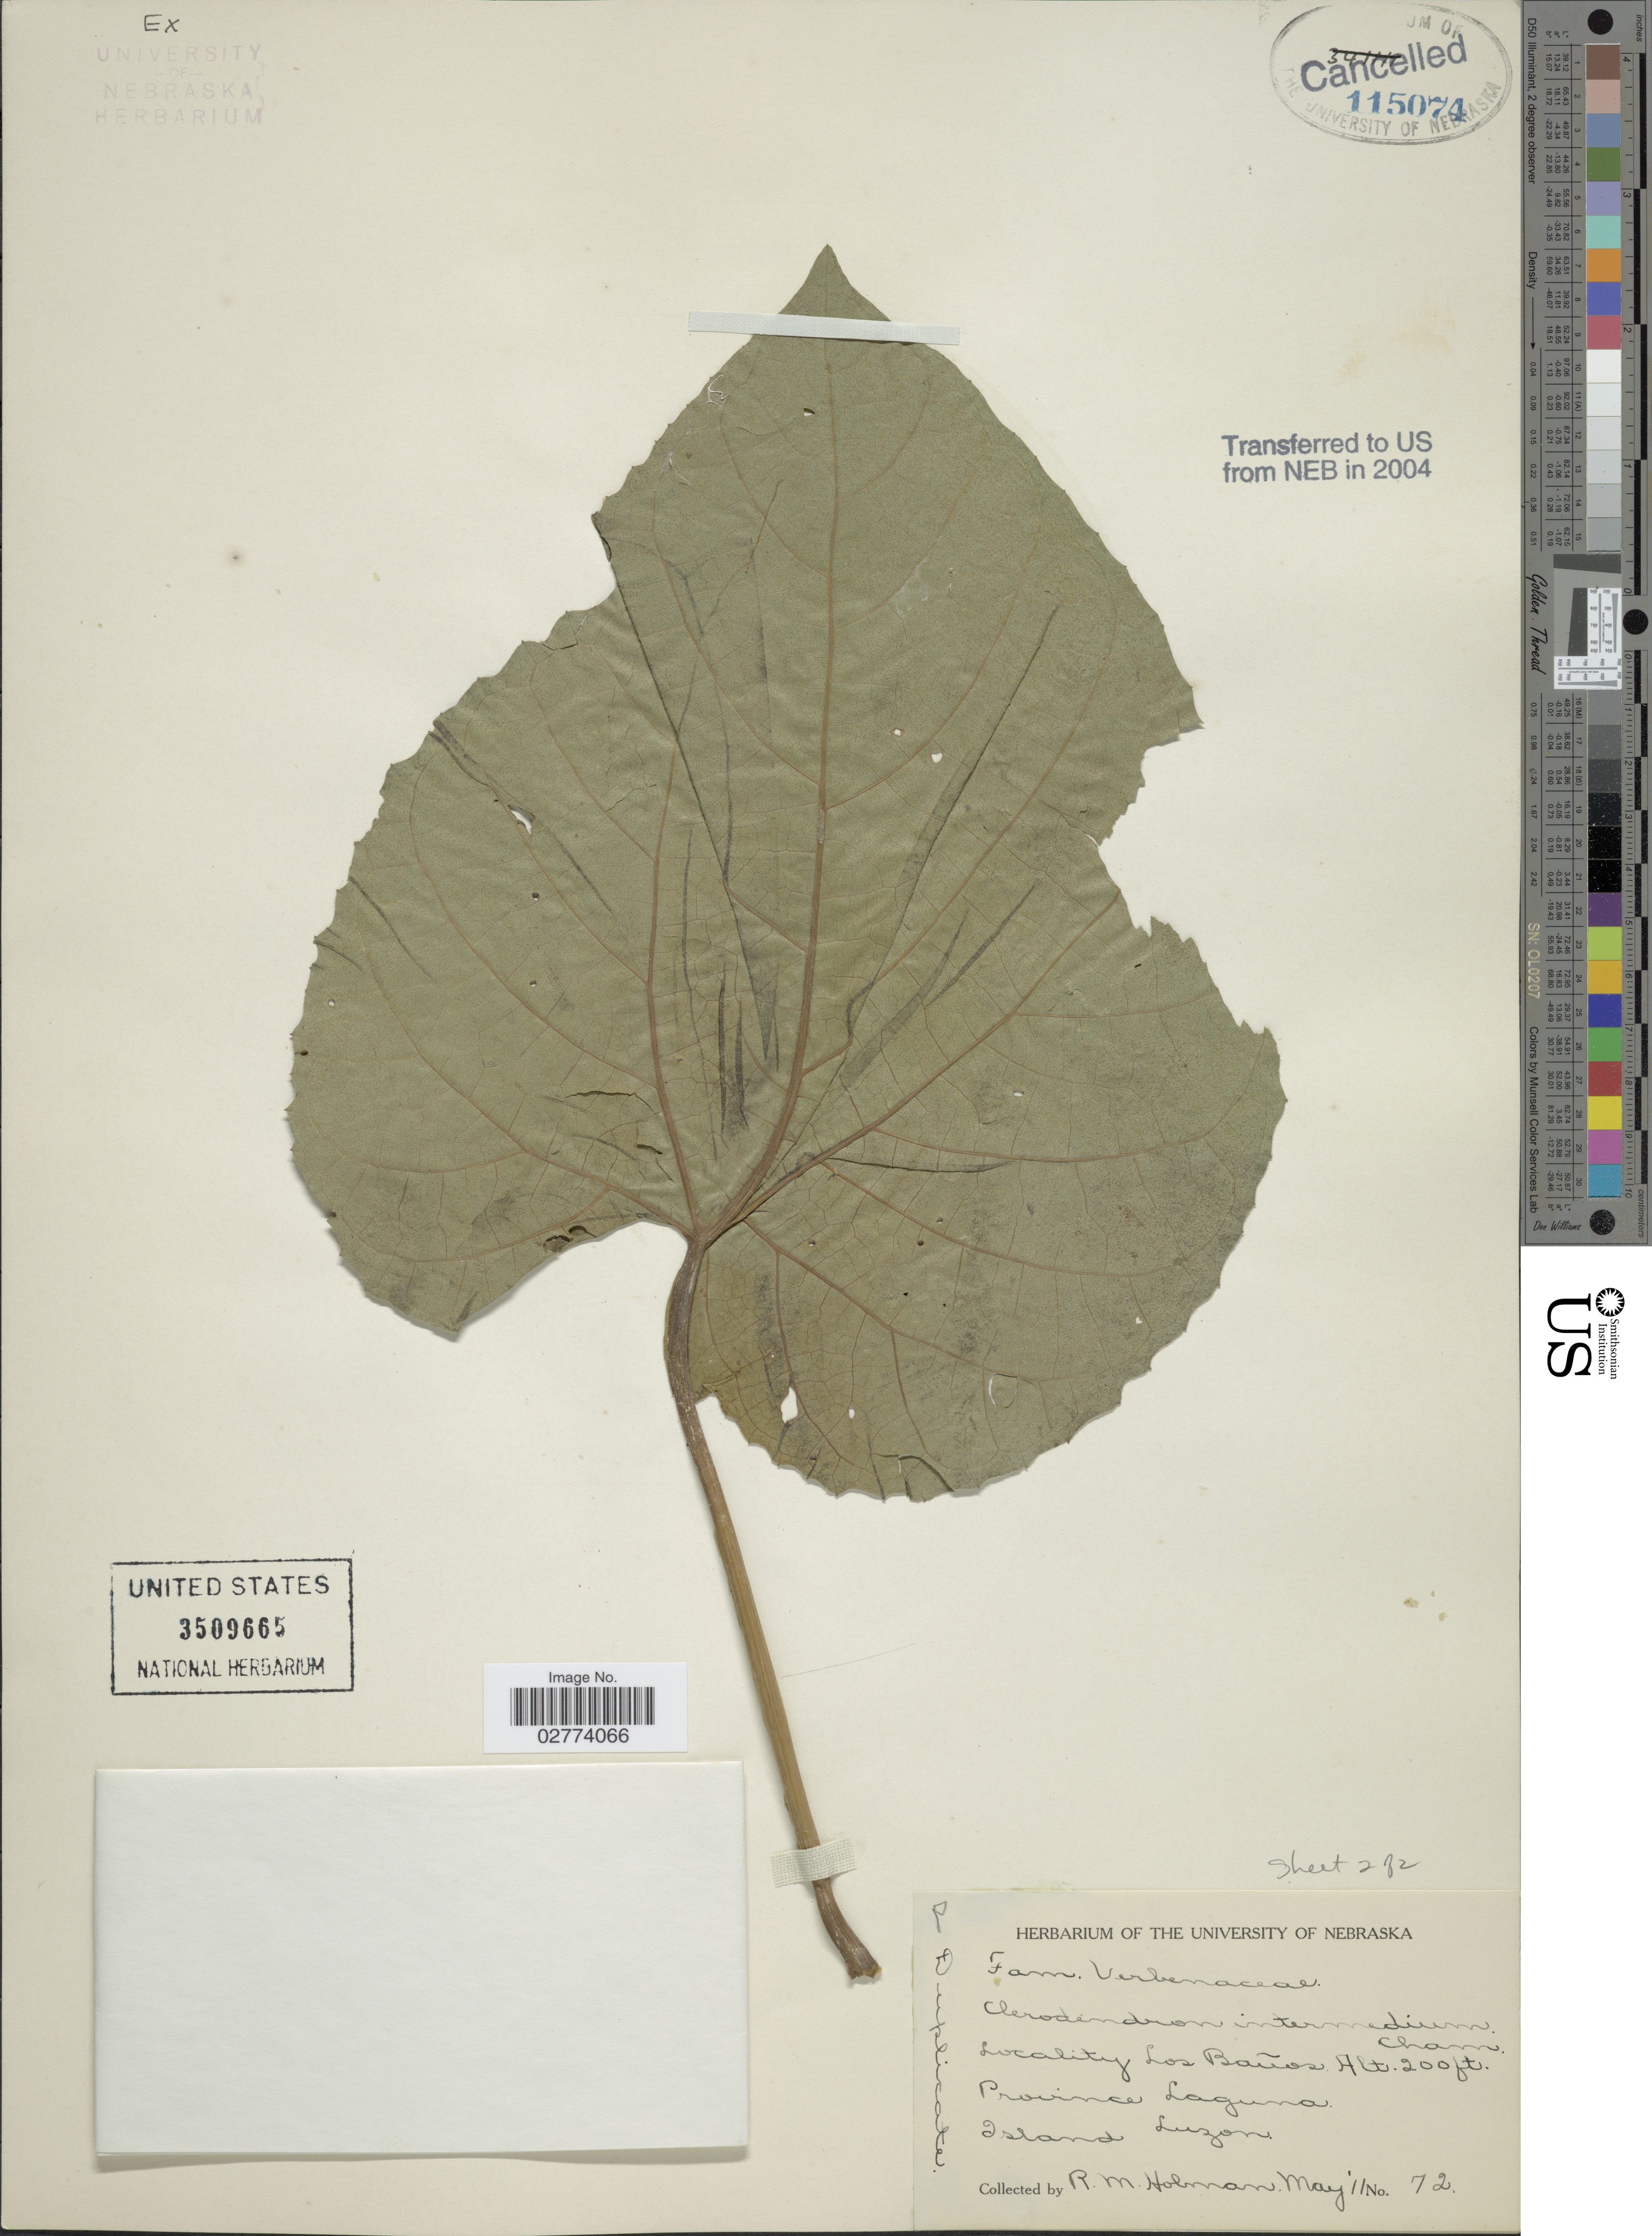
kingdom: Plantae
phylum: Tracheophyta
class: Magnoliopsida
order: Lamiales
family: Lamiaceae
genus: Clerodendrum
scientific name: Clerodendrum intermedium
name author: Cham.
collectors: R. Holman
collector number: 72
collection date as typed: Transcribed d/m/y: /5/11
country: Philippines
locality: Los Banos, Province Laguna, Island Luzon.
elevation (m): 61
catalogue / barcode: US 3509665